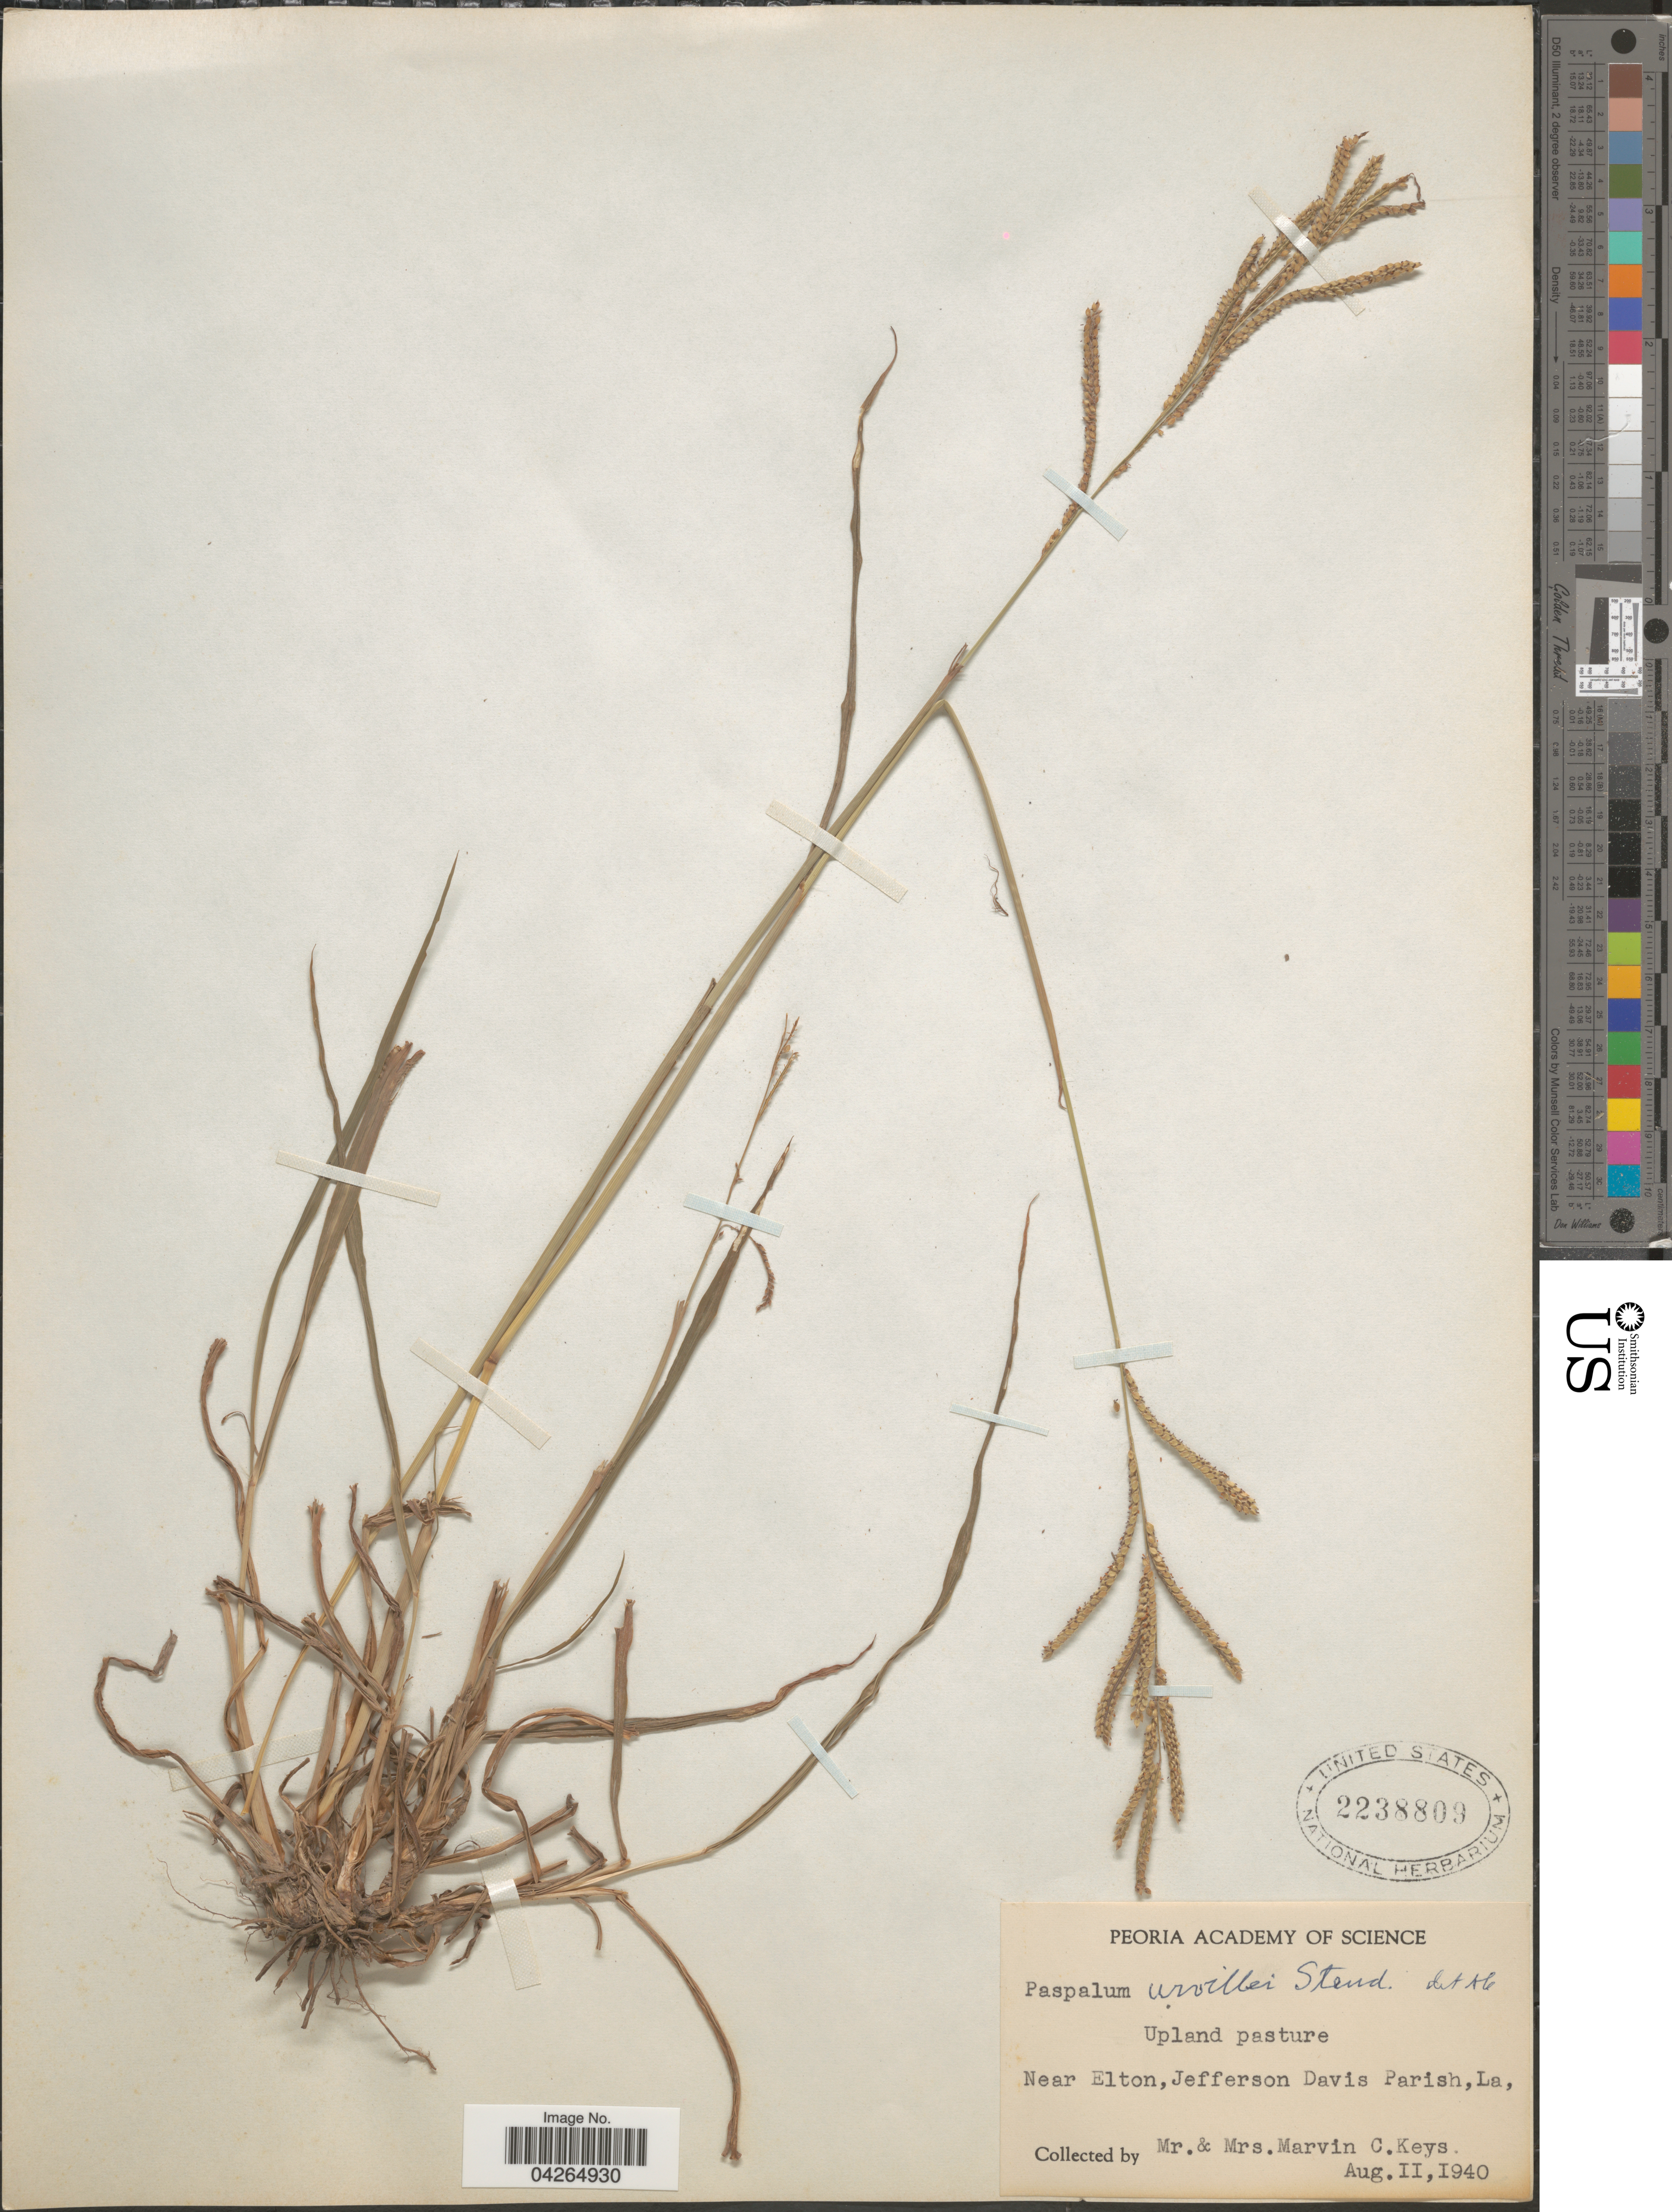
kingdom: Plantae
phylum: Tracheophyta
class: Liliopsida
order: Poales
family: Poaceae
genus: Paspalum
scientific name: Paspalum urvillei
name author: Steud.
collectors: M. Keys & M. Keys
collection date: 1940-08-11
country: United States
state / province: Louisiana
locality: Near Elton, Jefferson Davis Parish.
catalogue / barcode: US 2238809